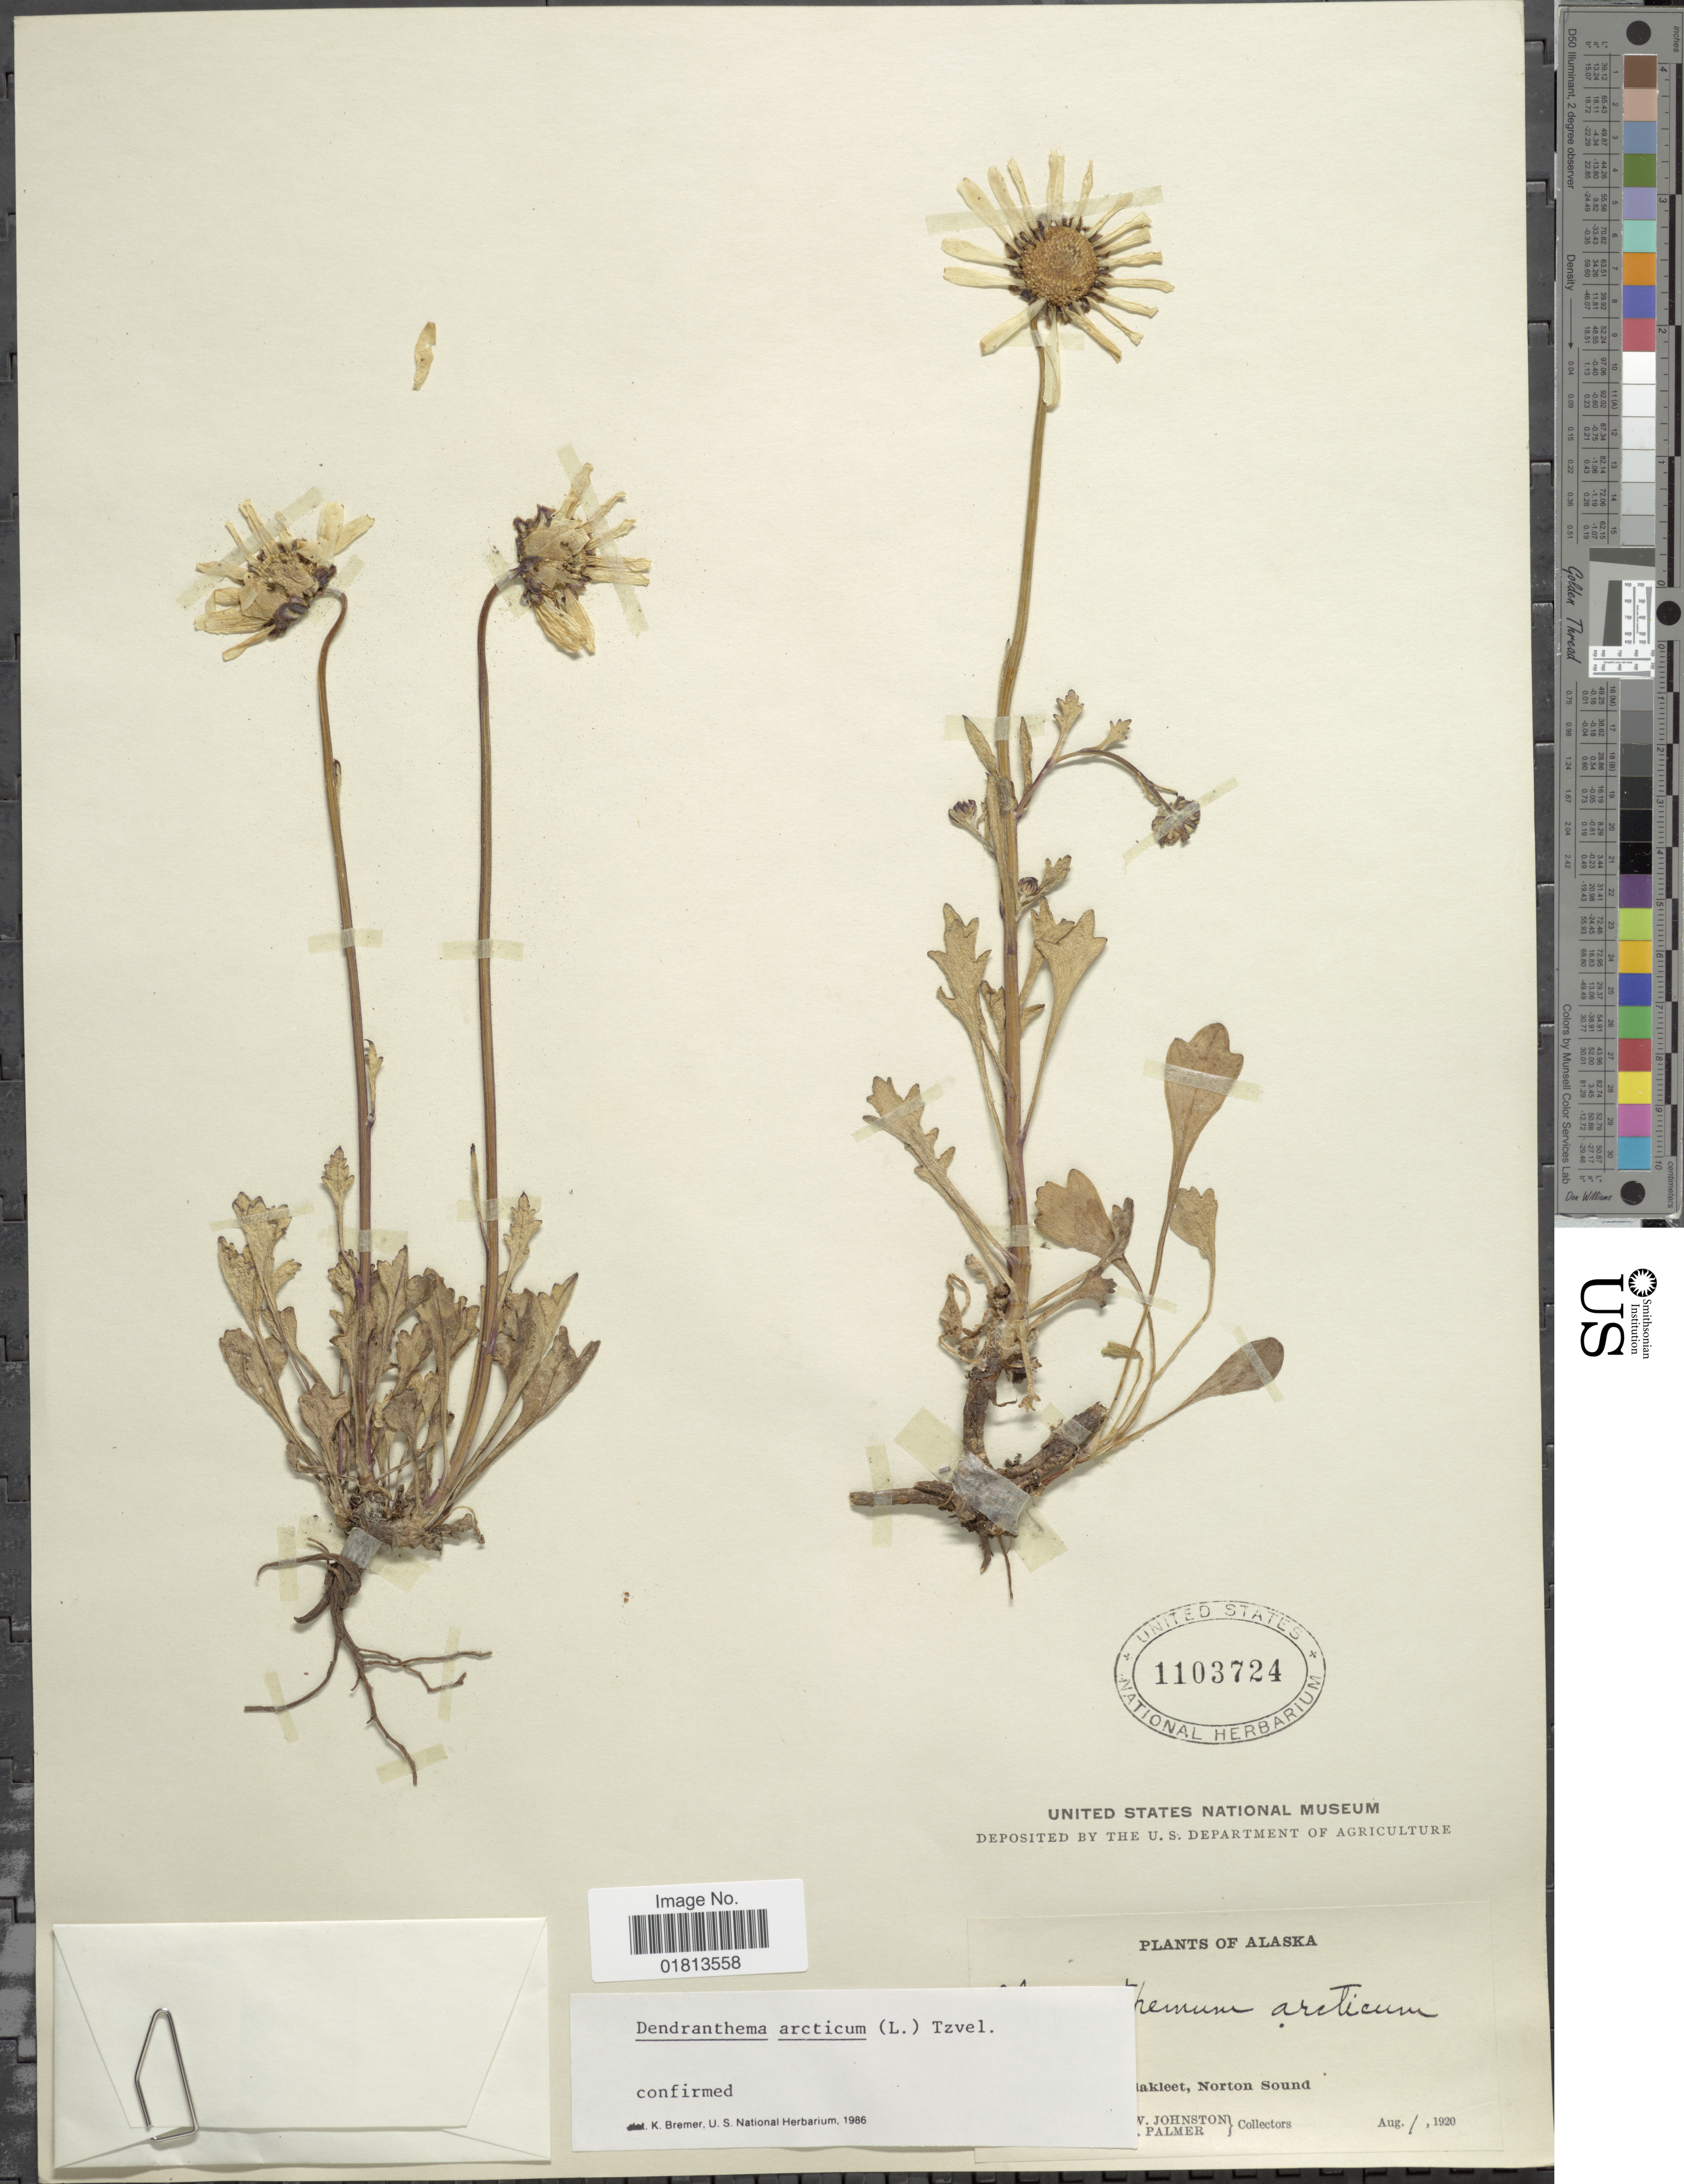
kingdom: Plantae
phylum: Tracheophyta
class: Magnoliopsida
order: Asterales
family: Asteraceae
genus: Dendranthema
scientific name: Dendranthema arcticum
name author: (L.) Tzvelev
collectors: W. Johnston & Palmer, --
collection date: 1920-08-01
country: United States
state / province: Alaska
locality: [illegible text]akleet Norton Sound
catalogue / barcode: US 1103724